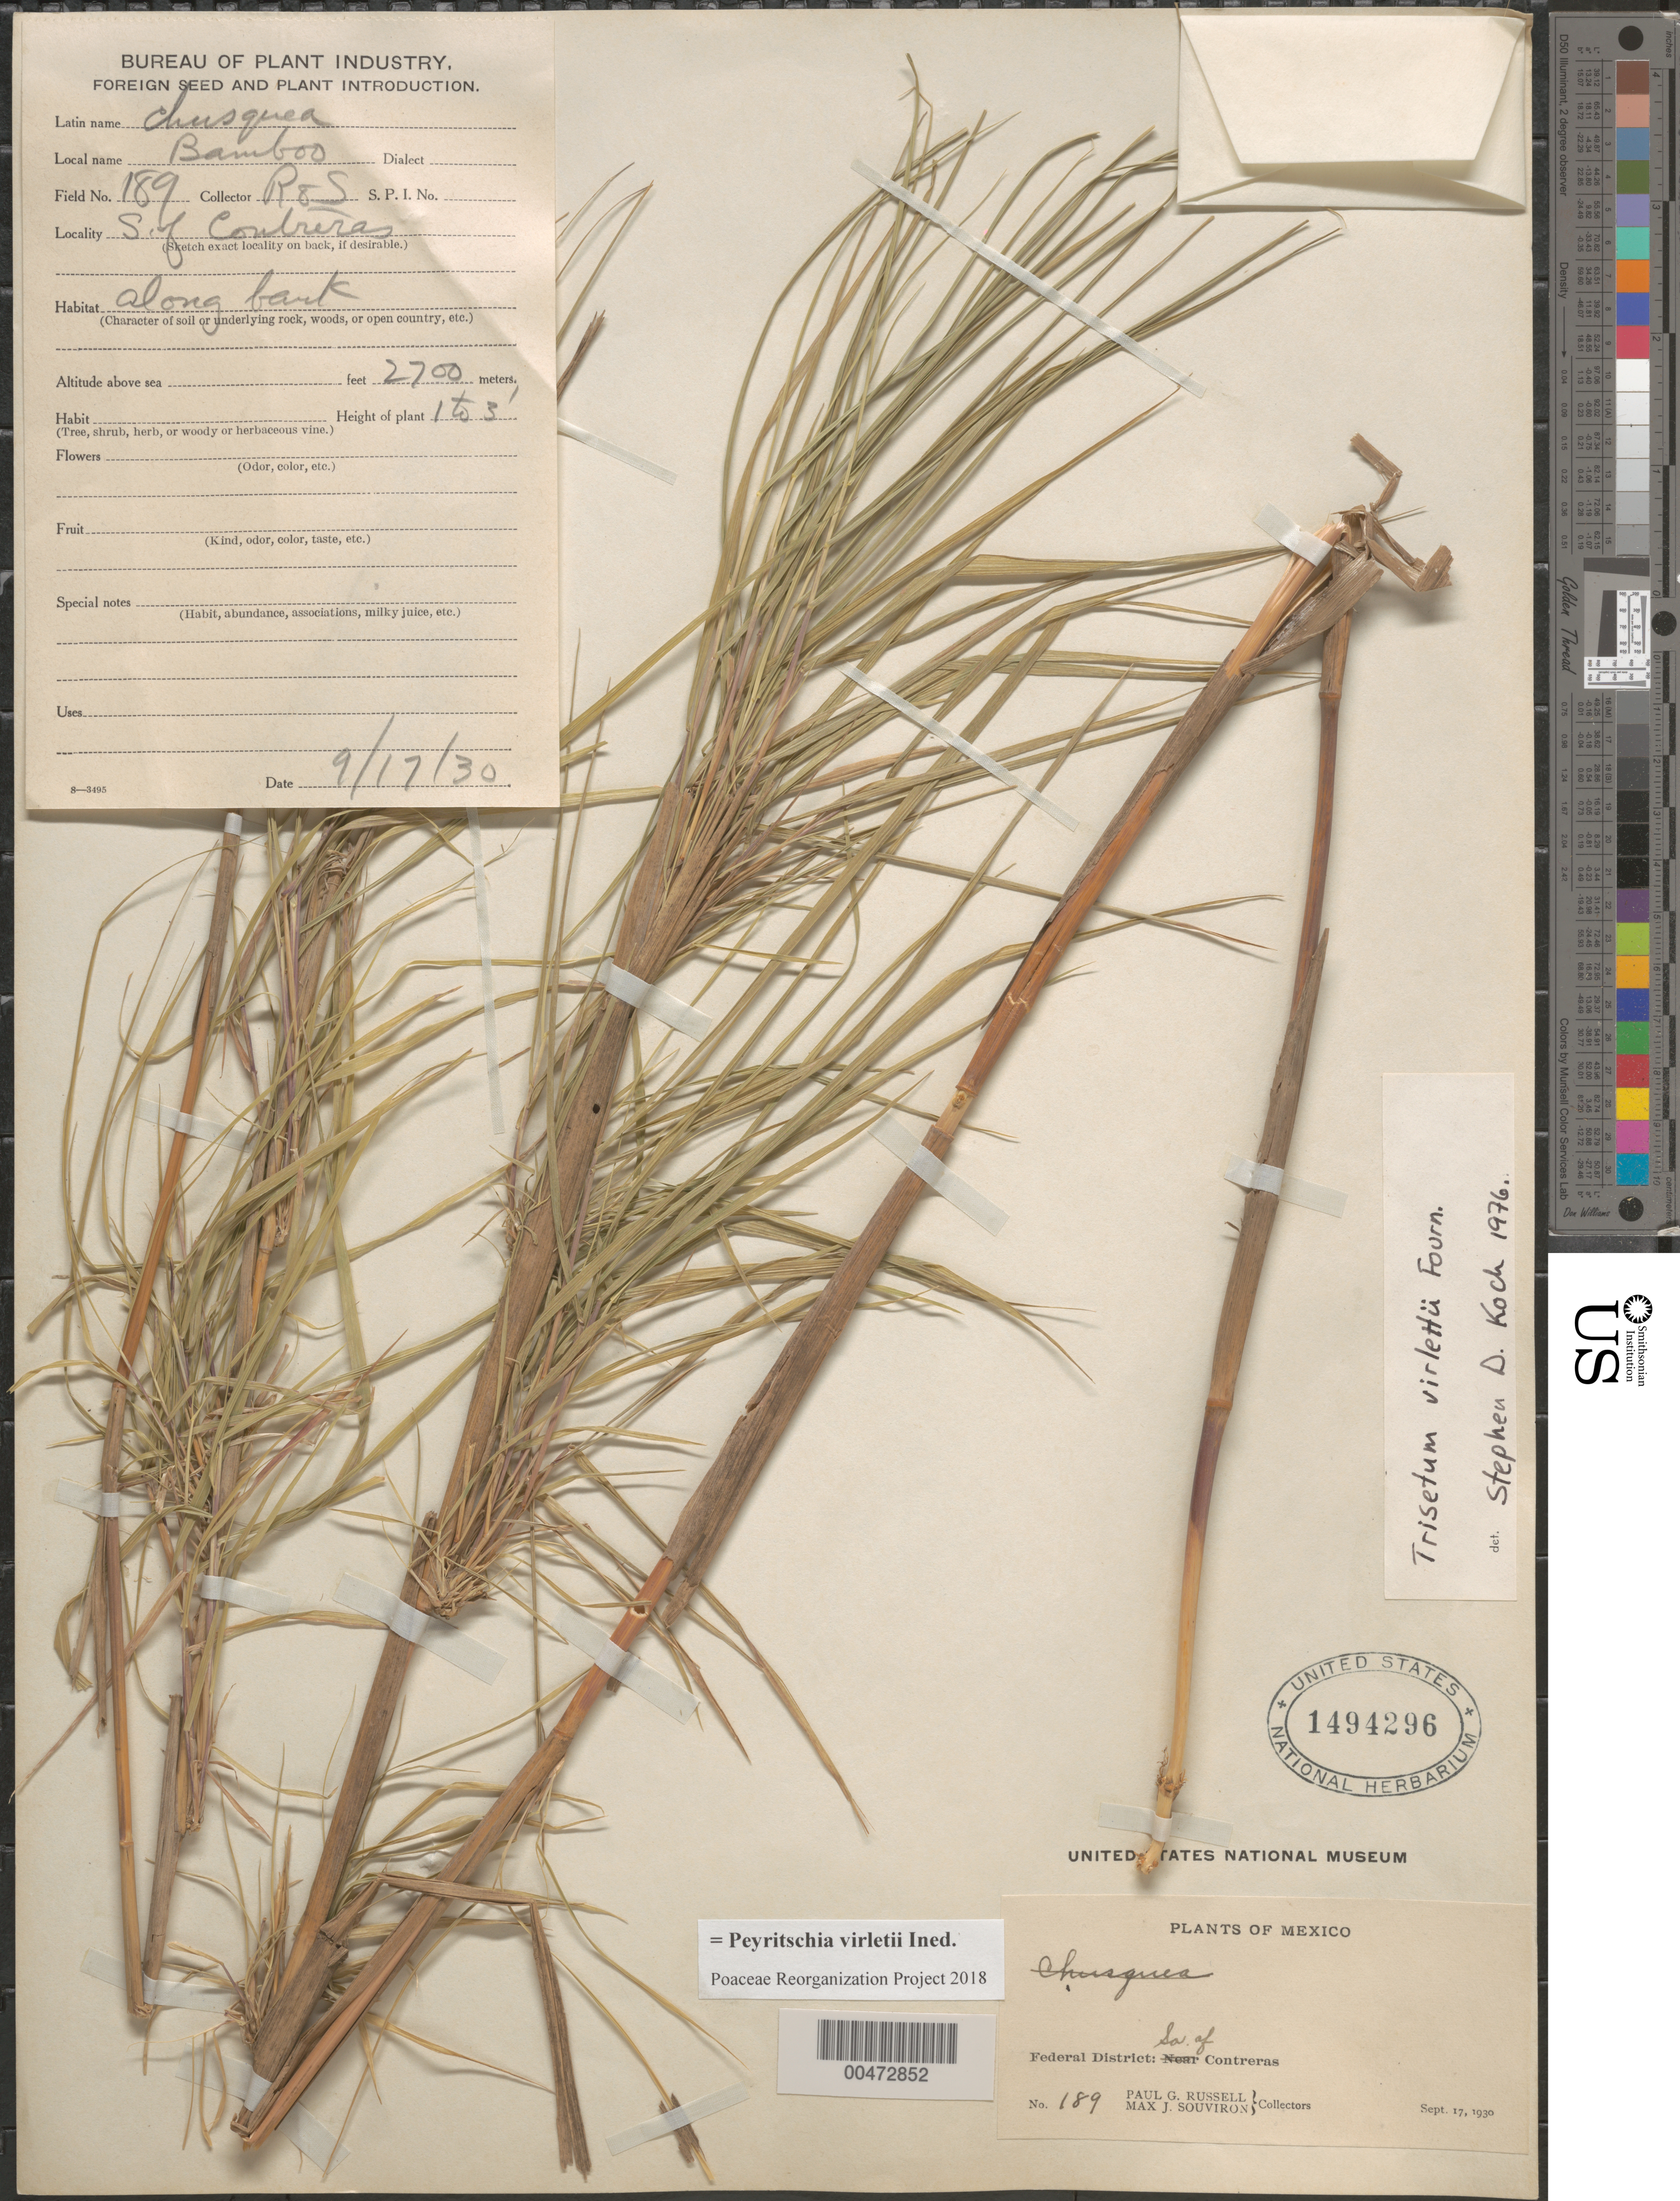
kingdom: Plantae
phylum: Tracheophyta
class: Liliopsida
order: Poales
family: Poaceae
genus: Trisetum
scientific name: Trisetum virletii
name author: E. Fourn.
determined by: Koch, S. D.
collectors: P. G. Russell & M. J. Souviron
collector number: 189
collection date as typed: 17 Sep 1930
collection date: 1930-09-17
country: Mexico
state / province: Distrito Federal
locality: S of Contreras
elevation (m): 2700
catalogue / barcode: US 1494296